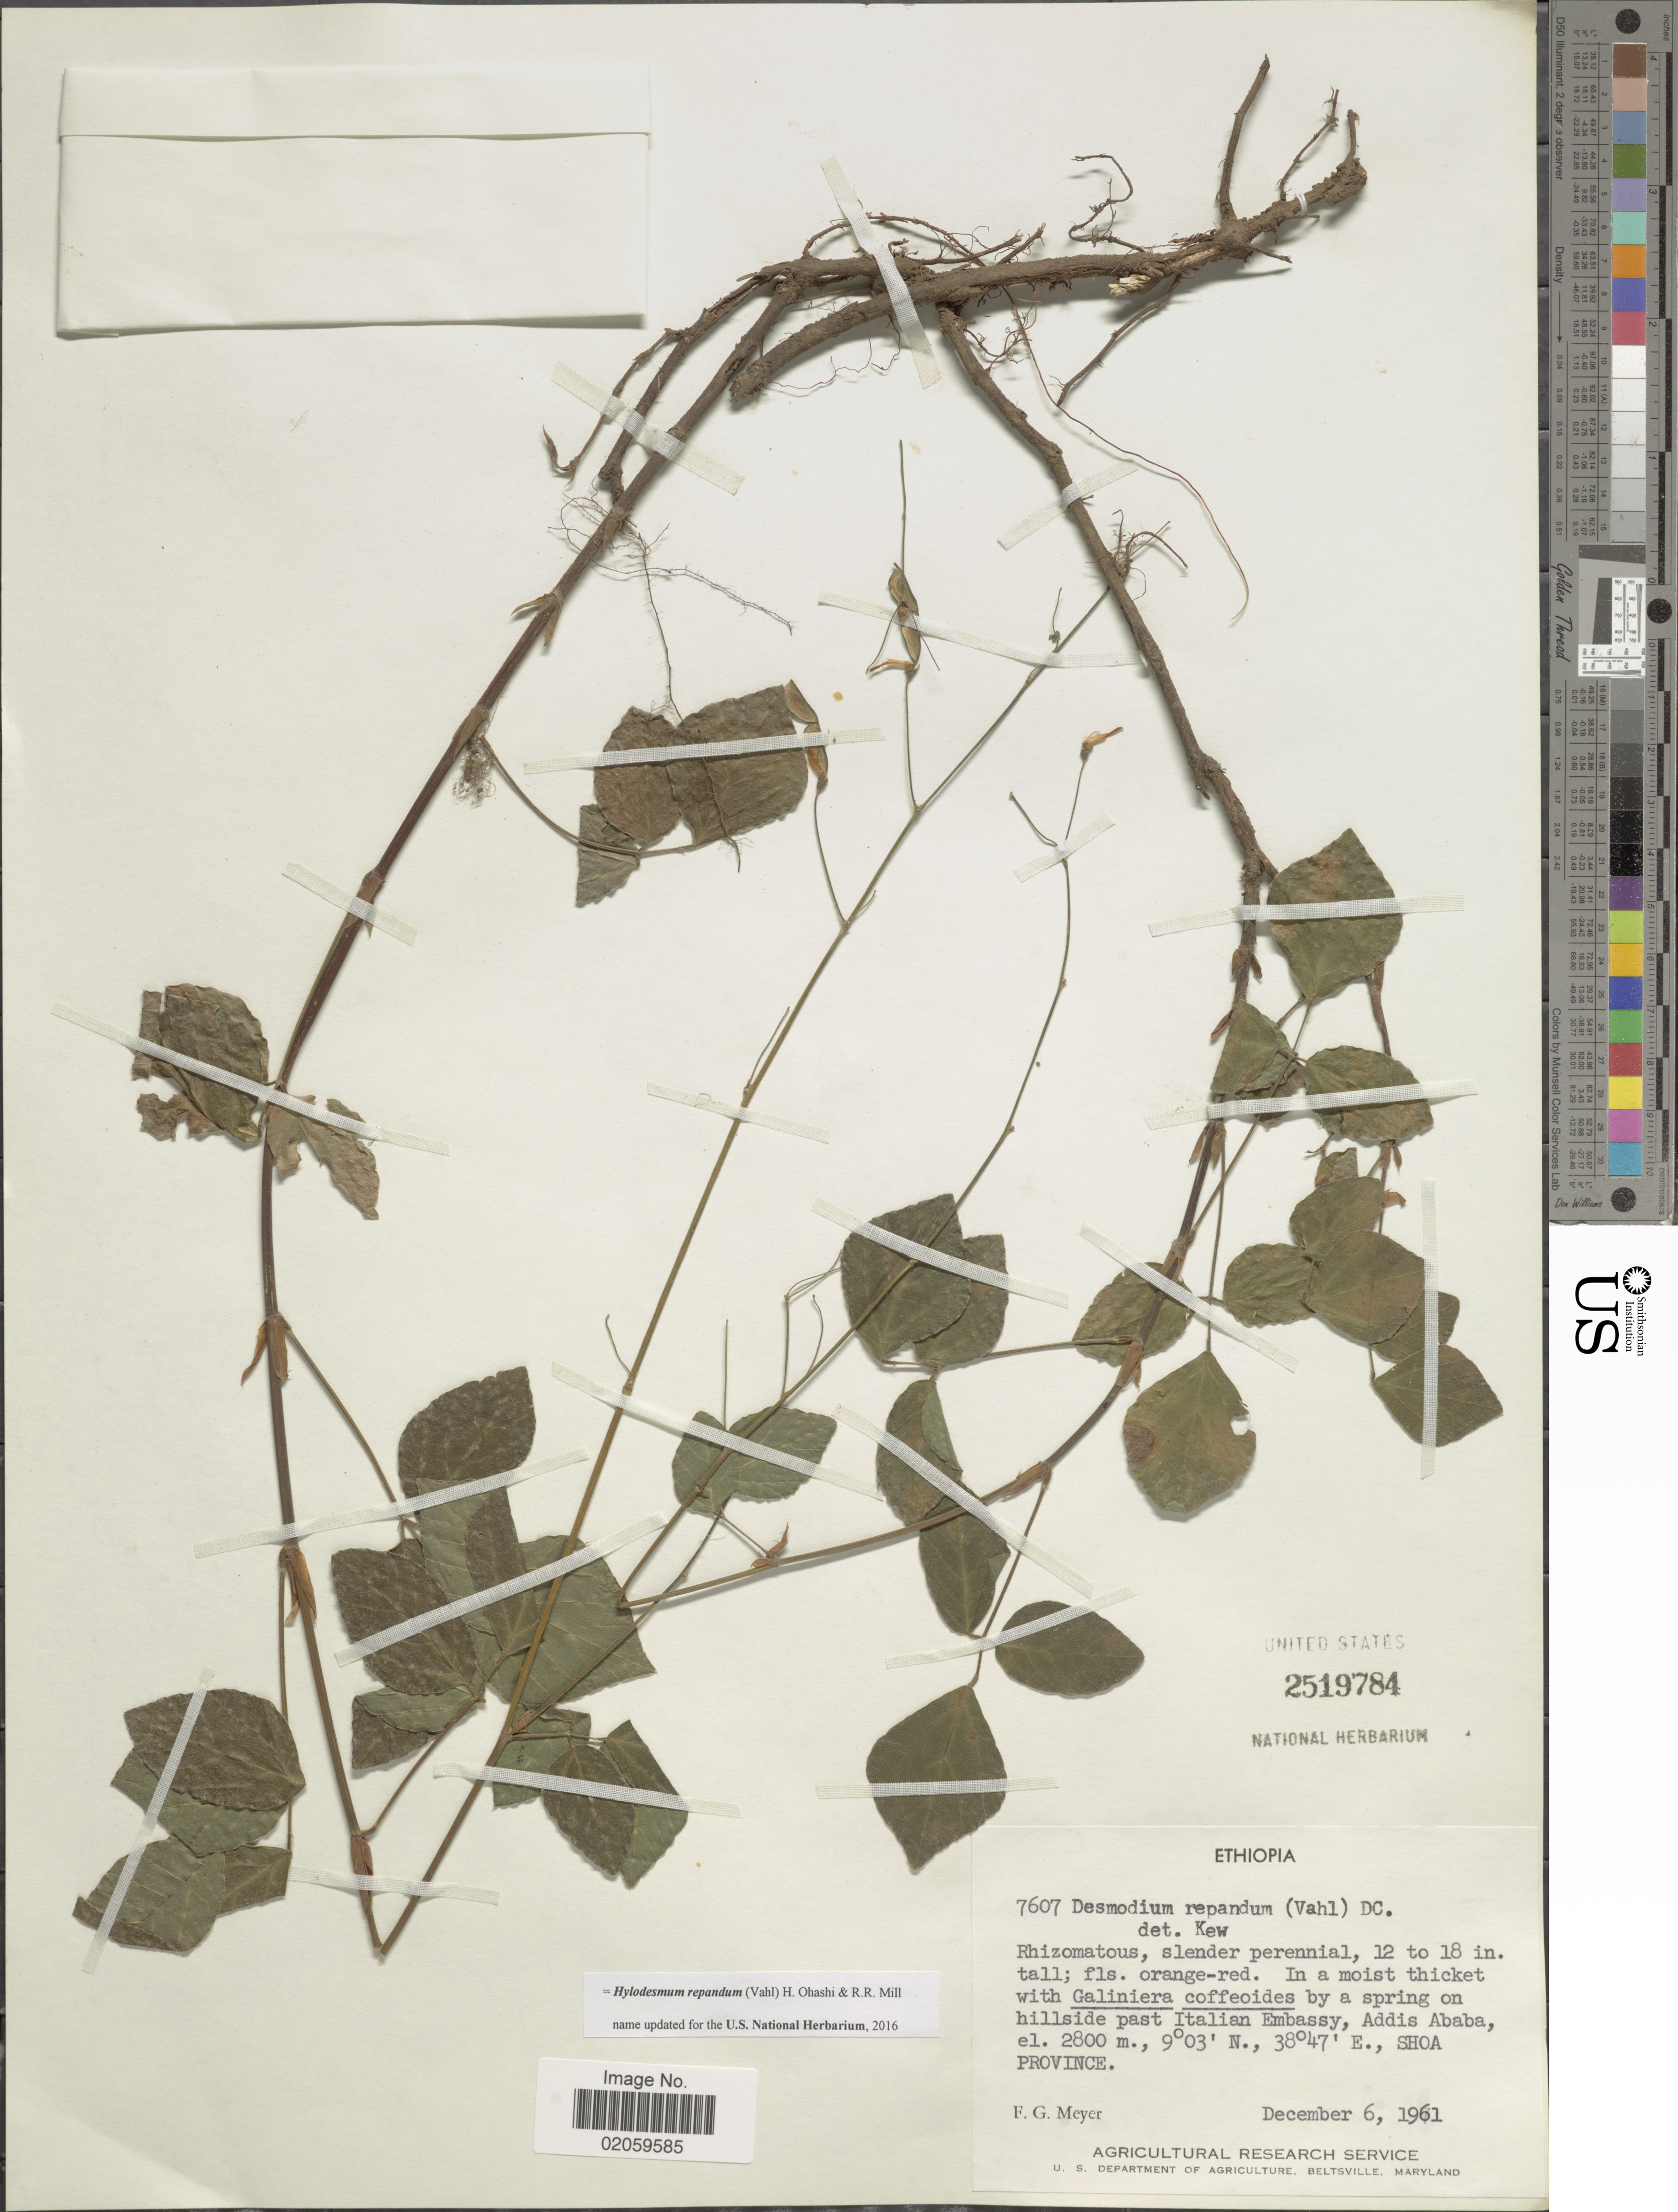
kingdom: Plantae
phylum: Tracheophyta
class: Magnoliopsida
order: Fabales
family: Fabaceae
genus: Hylodesmum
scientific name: Hylodesmum repandum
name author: (Vahl) H. Ohashi & R.R. Mill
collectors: F. G. Meyer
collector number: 7606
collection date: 1961-12-06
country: Ethiopia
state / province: Addis Ababa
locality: Hillside past Italian Embassy, Shoa Province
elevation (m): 2800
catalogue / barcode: US 2519784